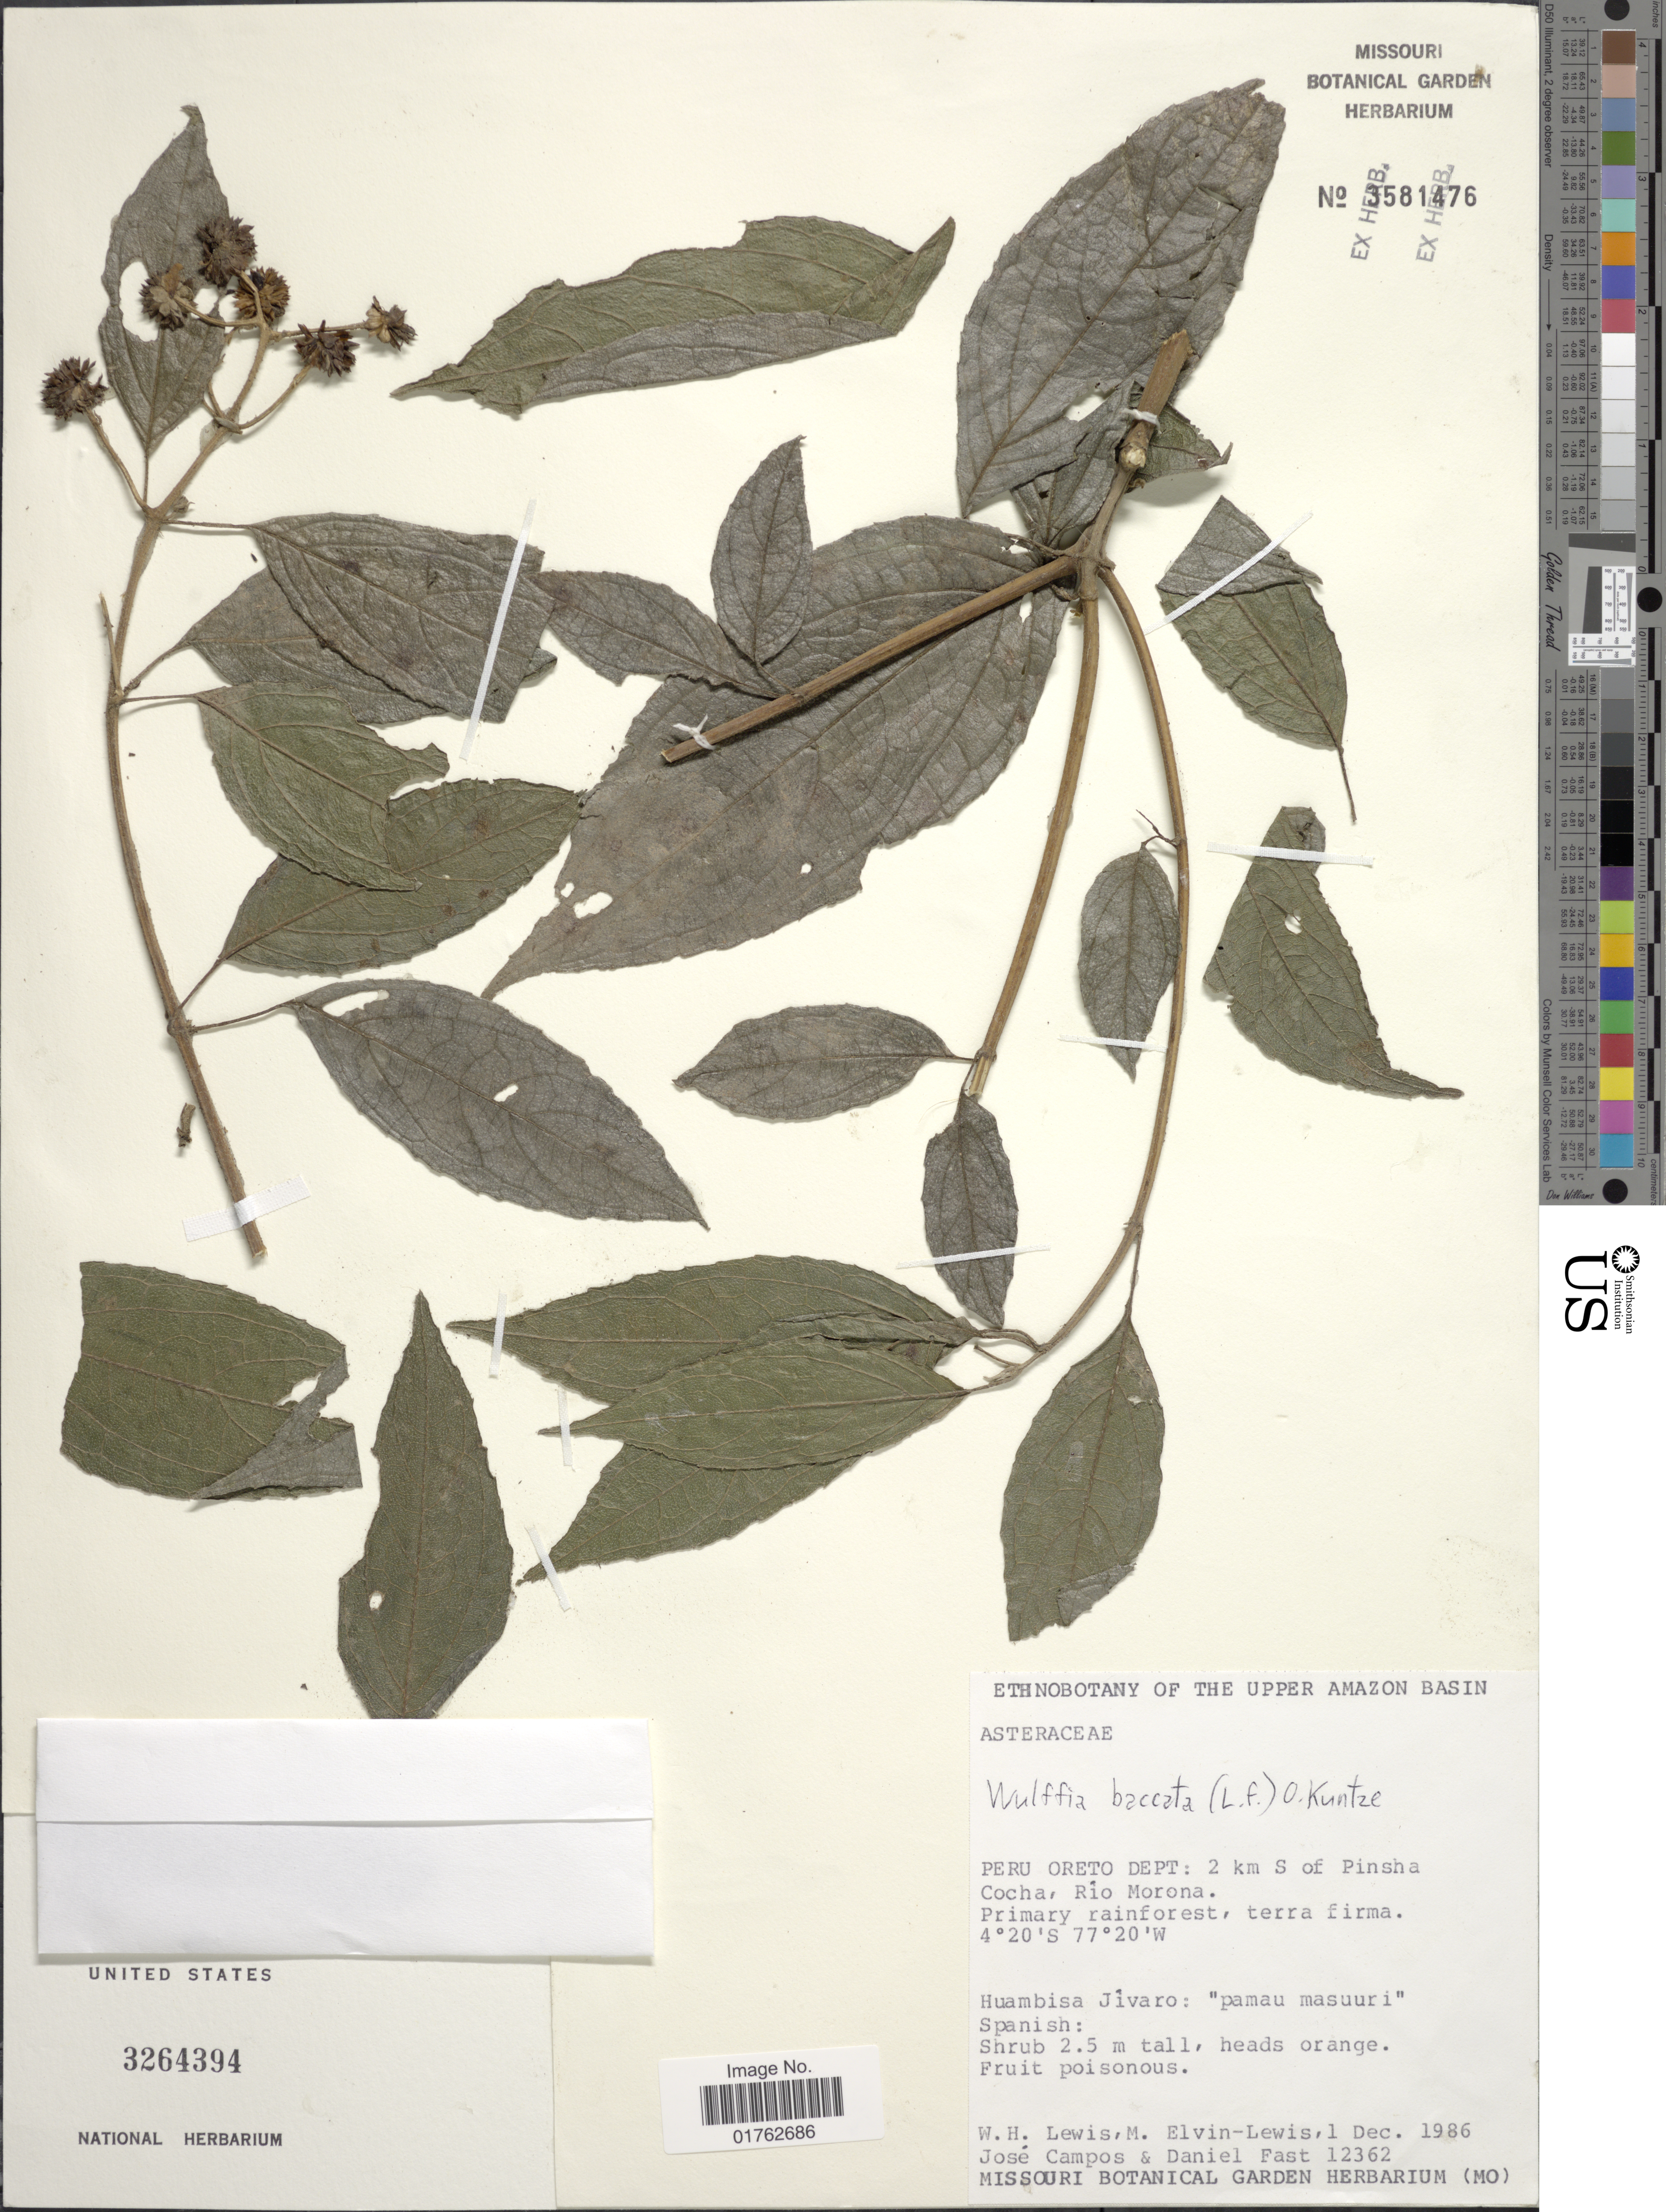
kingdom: Plantae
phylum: Tracheophyta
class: Magnoliopsida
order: Asterales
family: Asteraceae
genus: Wulffia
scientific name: Wulffia baccata var. baccata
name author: (L.) Kuntze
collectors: W. H. Lewis, M. Elvin-Lewis, J. Campos & D. Fast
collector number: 12362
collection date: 1986-12-01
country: Peru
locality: Oreto Dept.: 2 km S of Pinsha Cocha, Rio Morona, The Upper Amazon Basin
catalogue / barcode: US 3264394